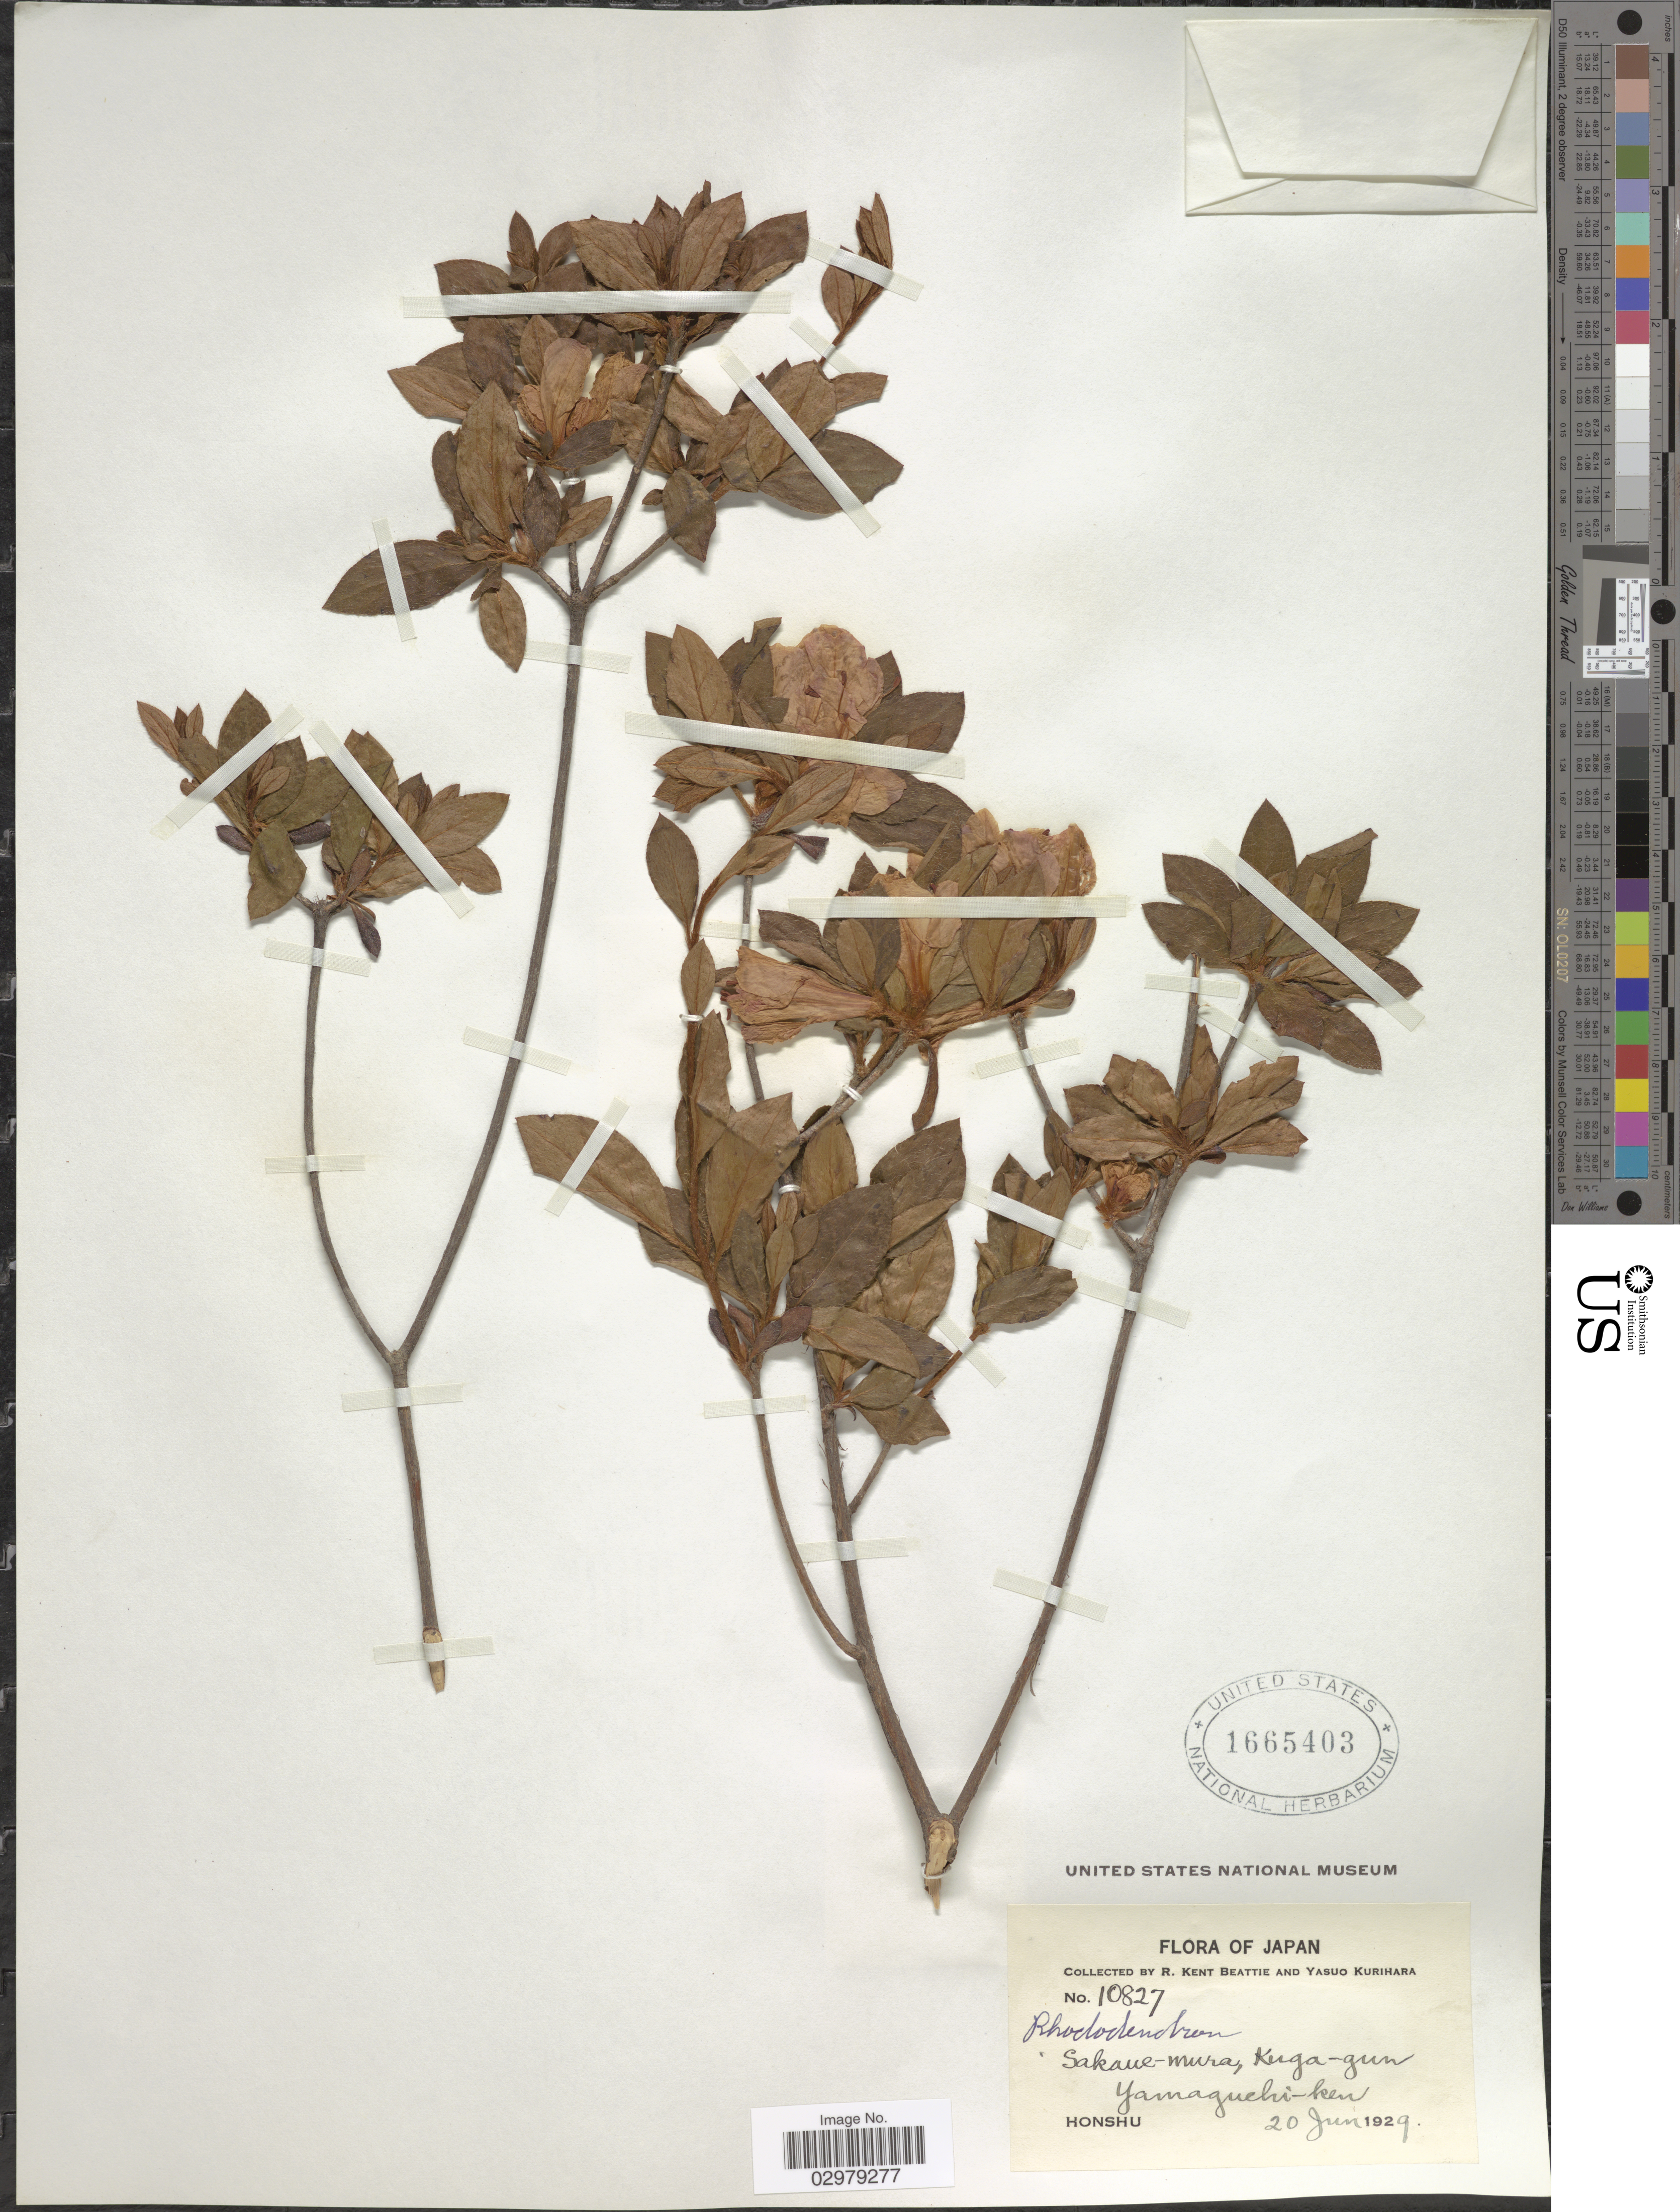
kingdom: Plantae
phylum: Tracheophyta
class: Magnoliopsida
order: Ericales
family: Ericaceae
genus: Rhododendron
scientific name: Rhododendron sp.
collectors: R. K. Beattie & Y. Kurihara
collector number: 10827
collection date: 1929-06-20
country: Japan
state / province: Yamaguti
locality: Sakane-mura, Kuga-gun Yamaguchi-ken.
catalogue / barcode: US 1665403